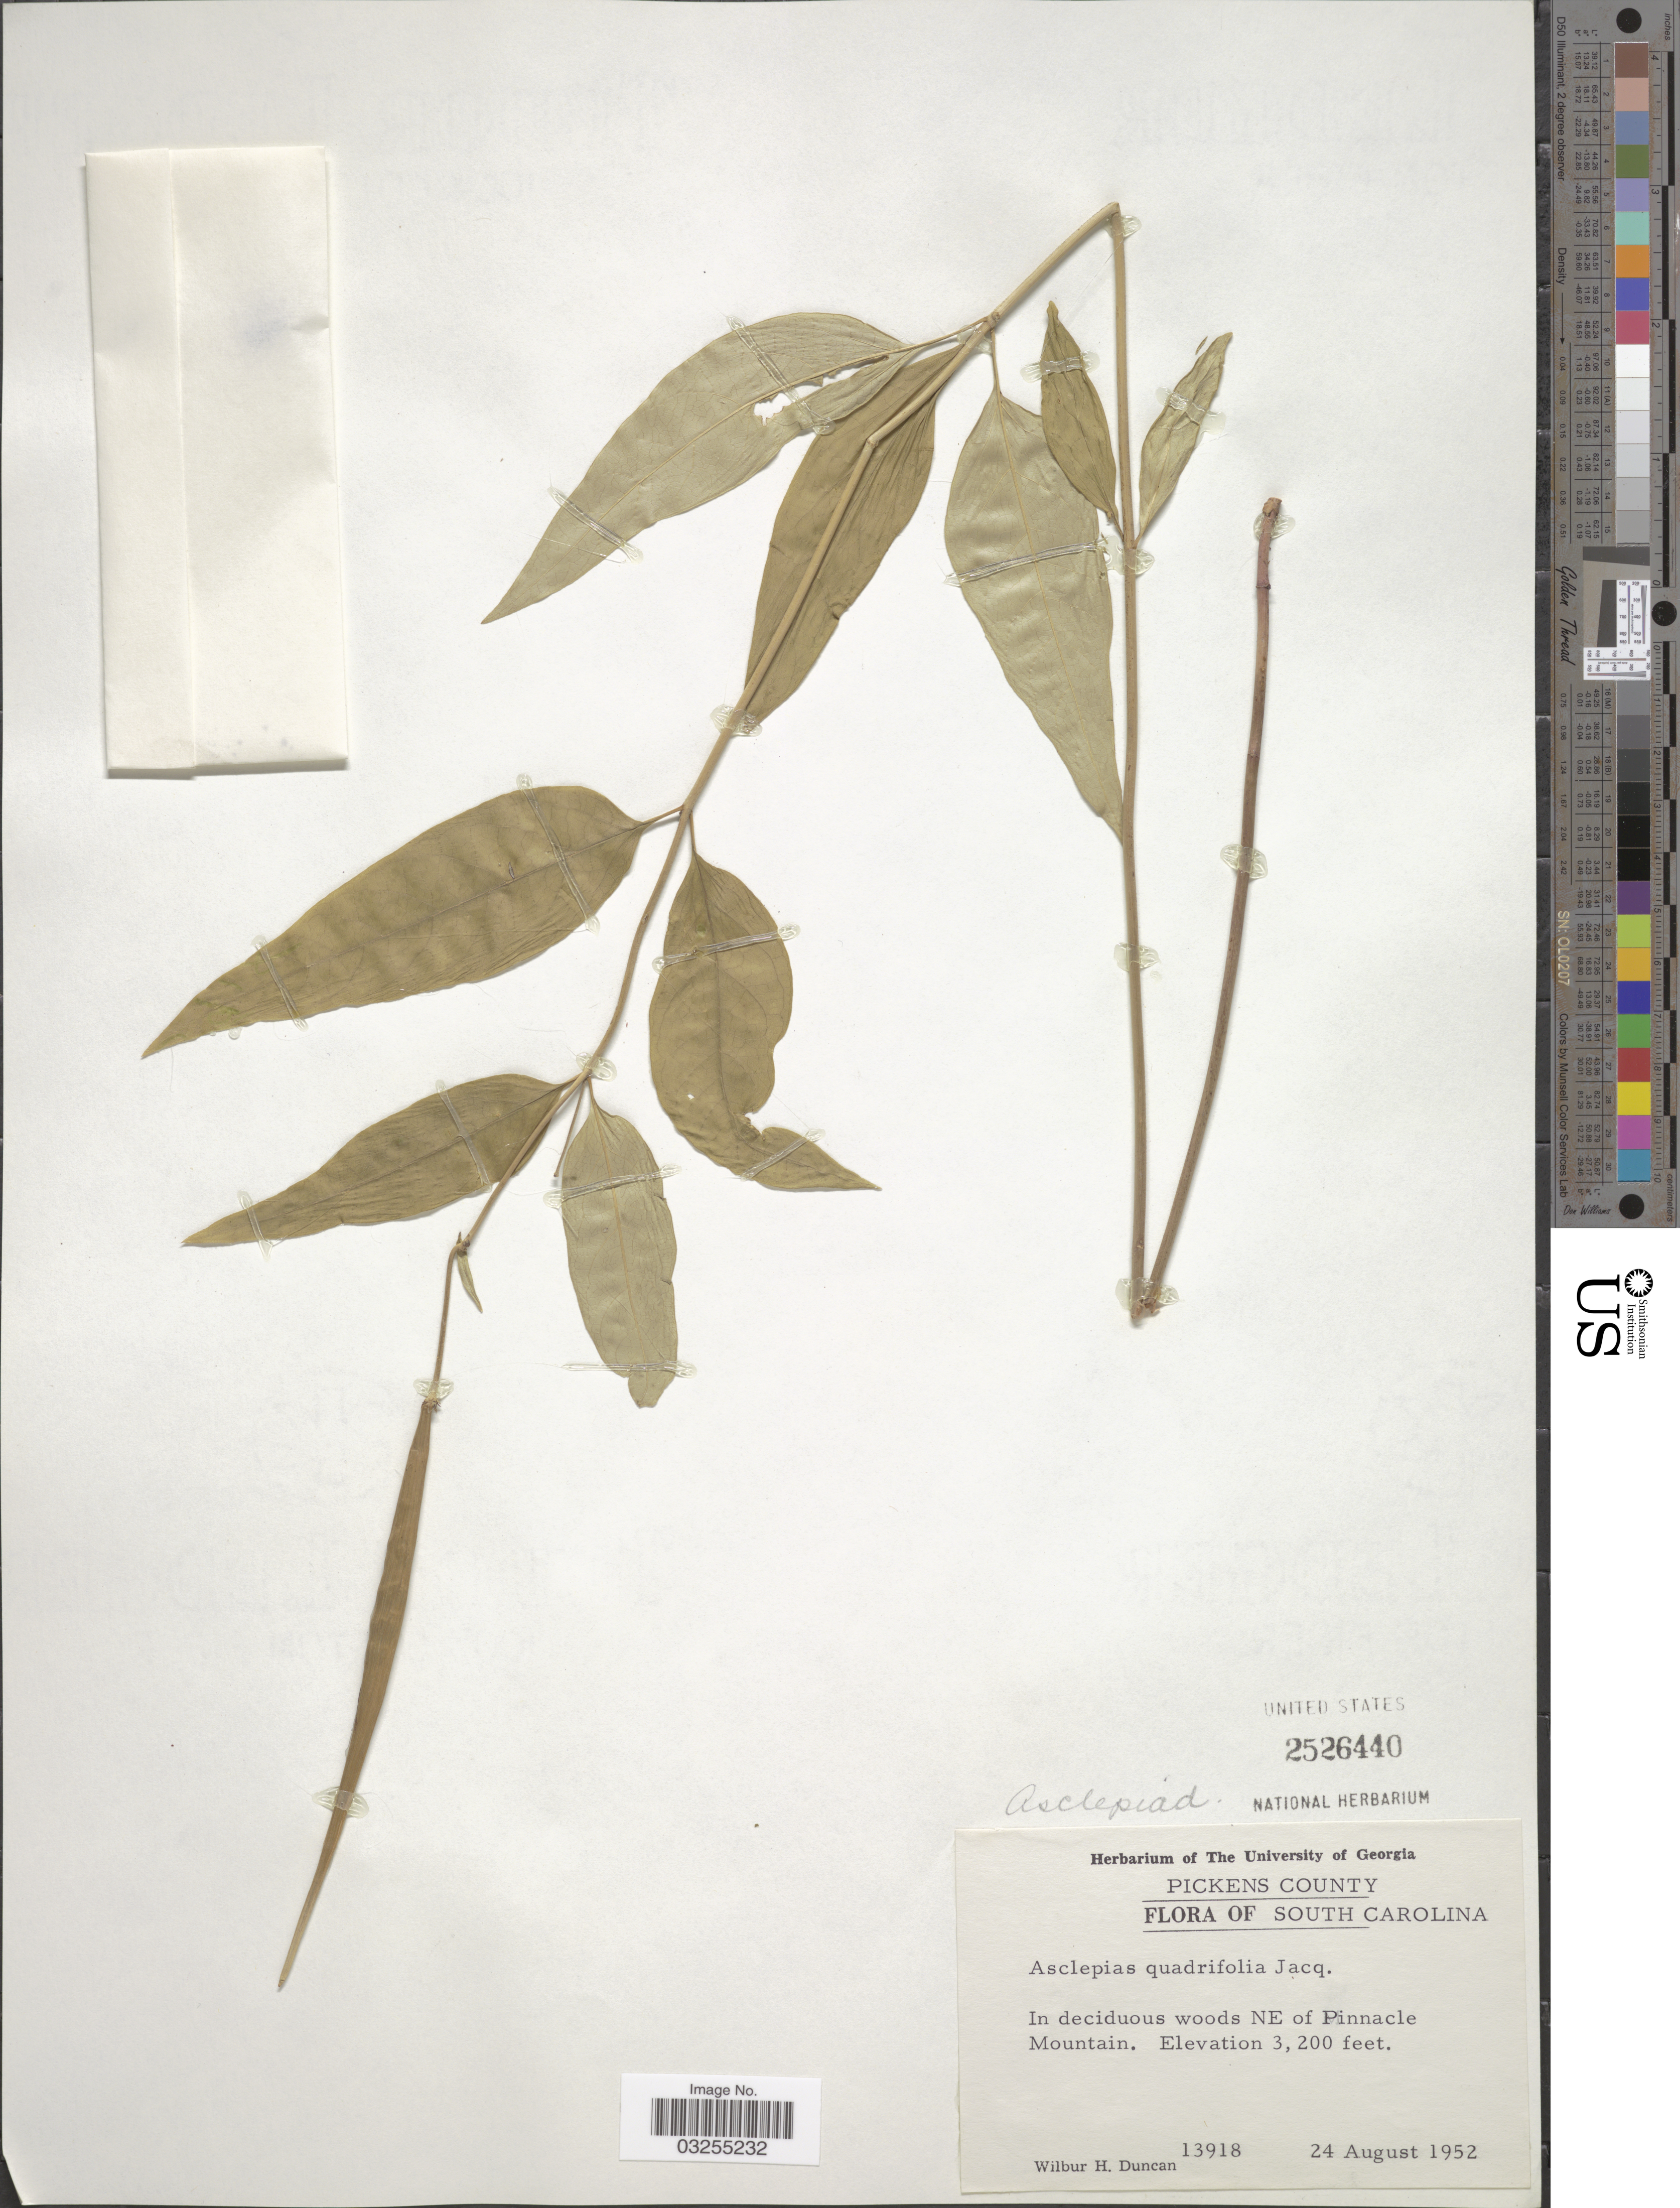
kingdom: Plantae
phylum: Tracheophyta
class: Magnoliopsida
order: Gentianales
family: Apocynaceae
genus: Asclepias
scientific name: Asclepias quadrifolia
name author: Jacq.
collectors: W. H. Duncan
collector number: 13918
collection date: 1952-08-24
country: United States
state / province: South Carolina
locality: Pickens County. In deciduous woods NE of Pinnacle Mountain.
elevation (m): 975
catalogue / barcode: US 2526440